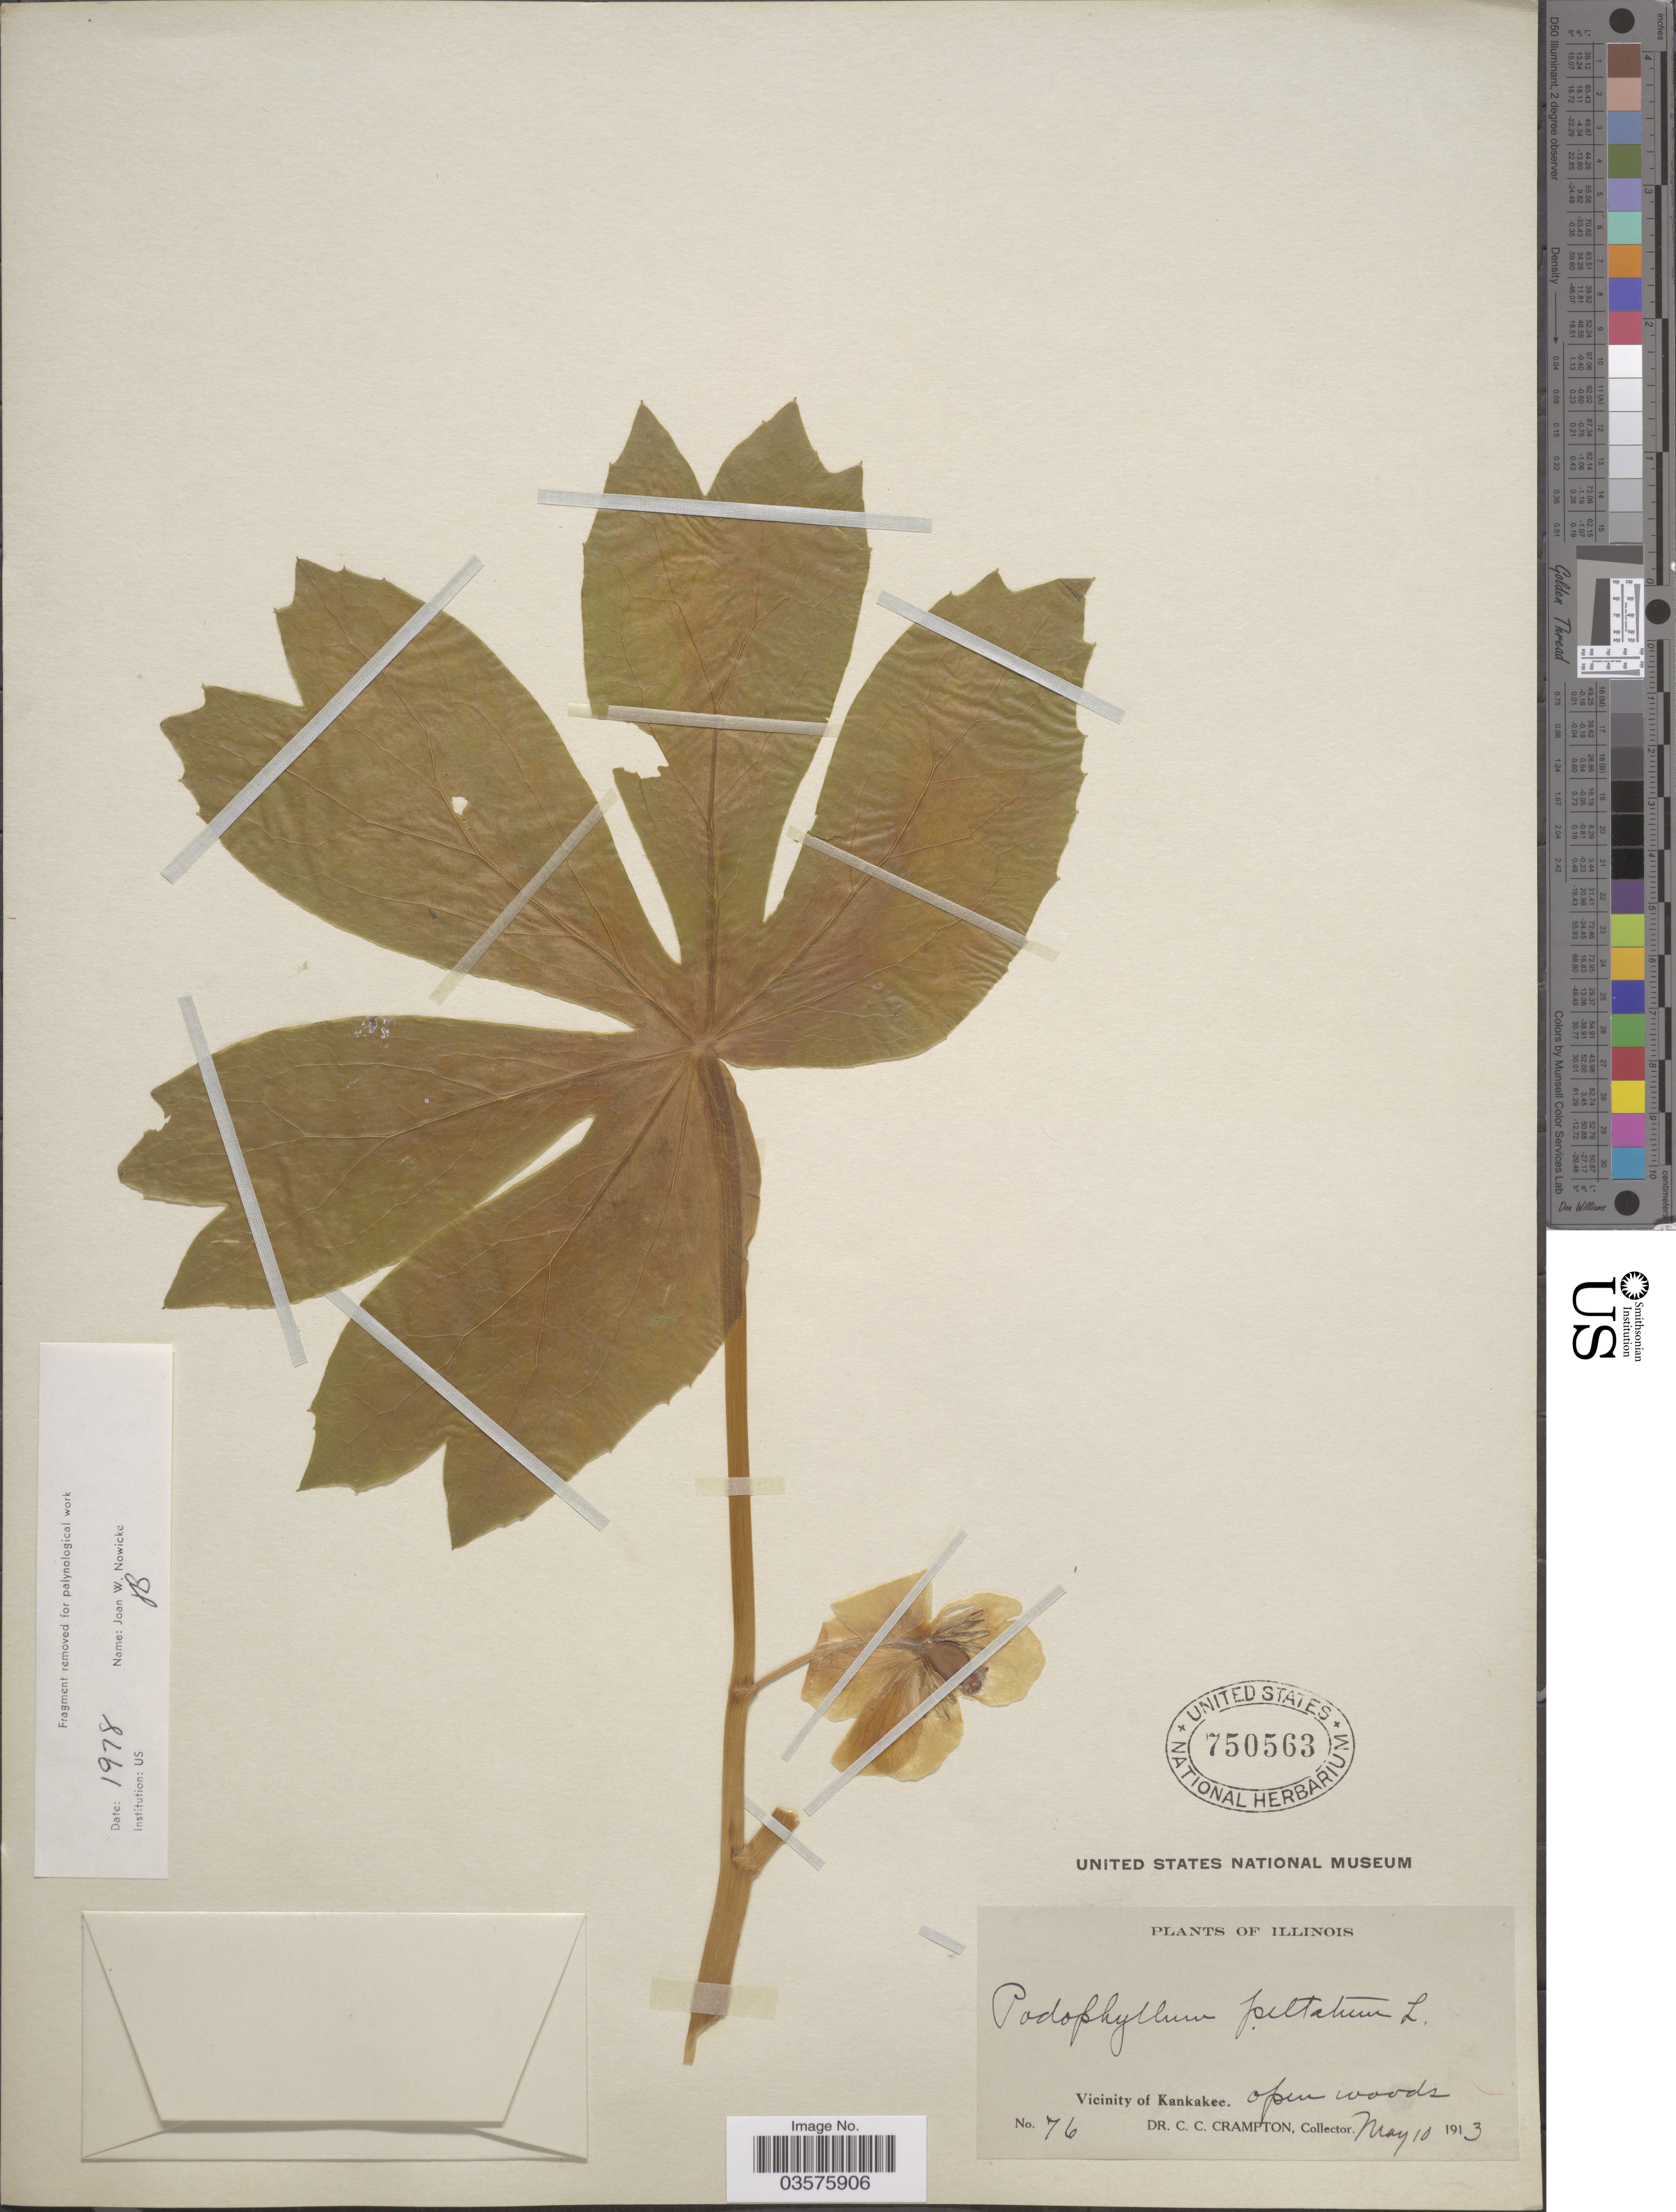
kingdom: Plantae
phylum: Tracheophyta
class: Magnoliopsida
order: Ranunculales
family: Berberidaceae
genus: Podophyllum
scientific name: Podophyllum peltatum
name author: L.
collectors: C. Crampton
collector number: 76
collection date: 1913-05-10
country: United States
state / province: Illinois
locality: Vicinity of Kankakee.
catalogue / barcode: US 750563